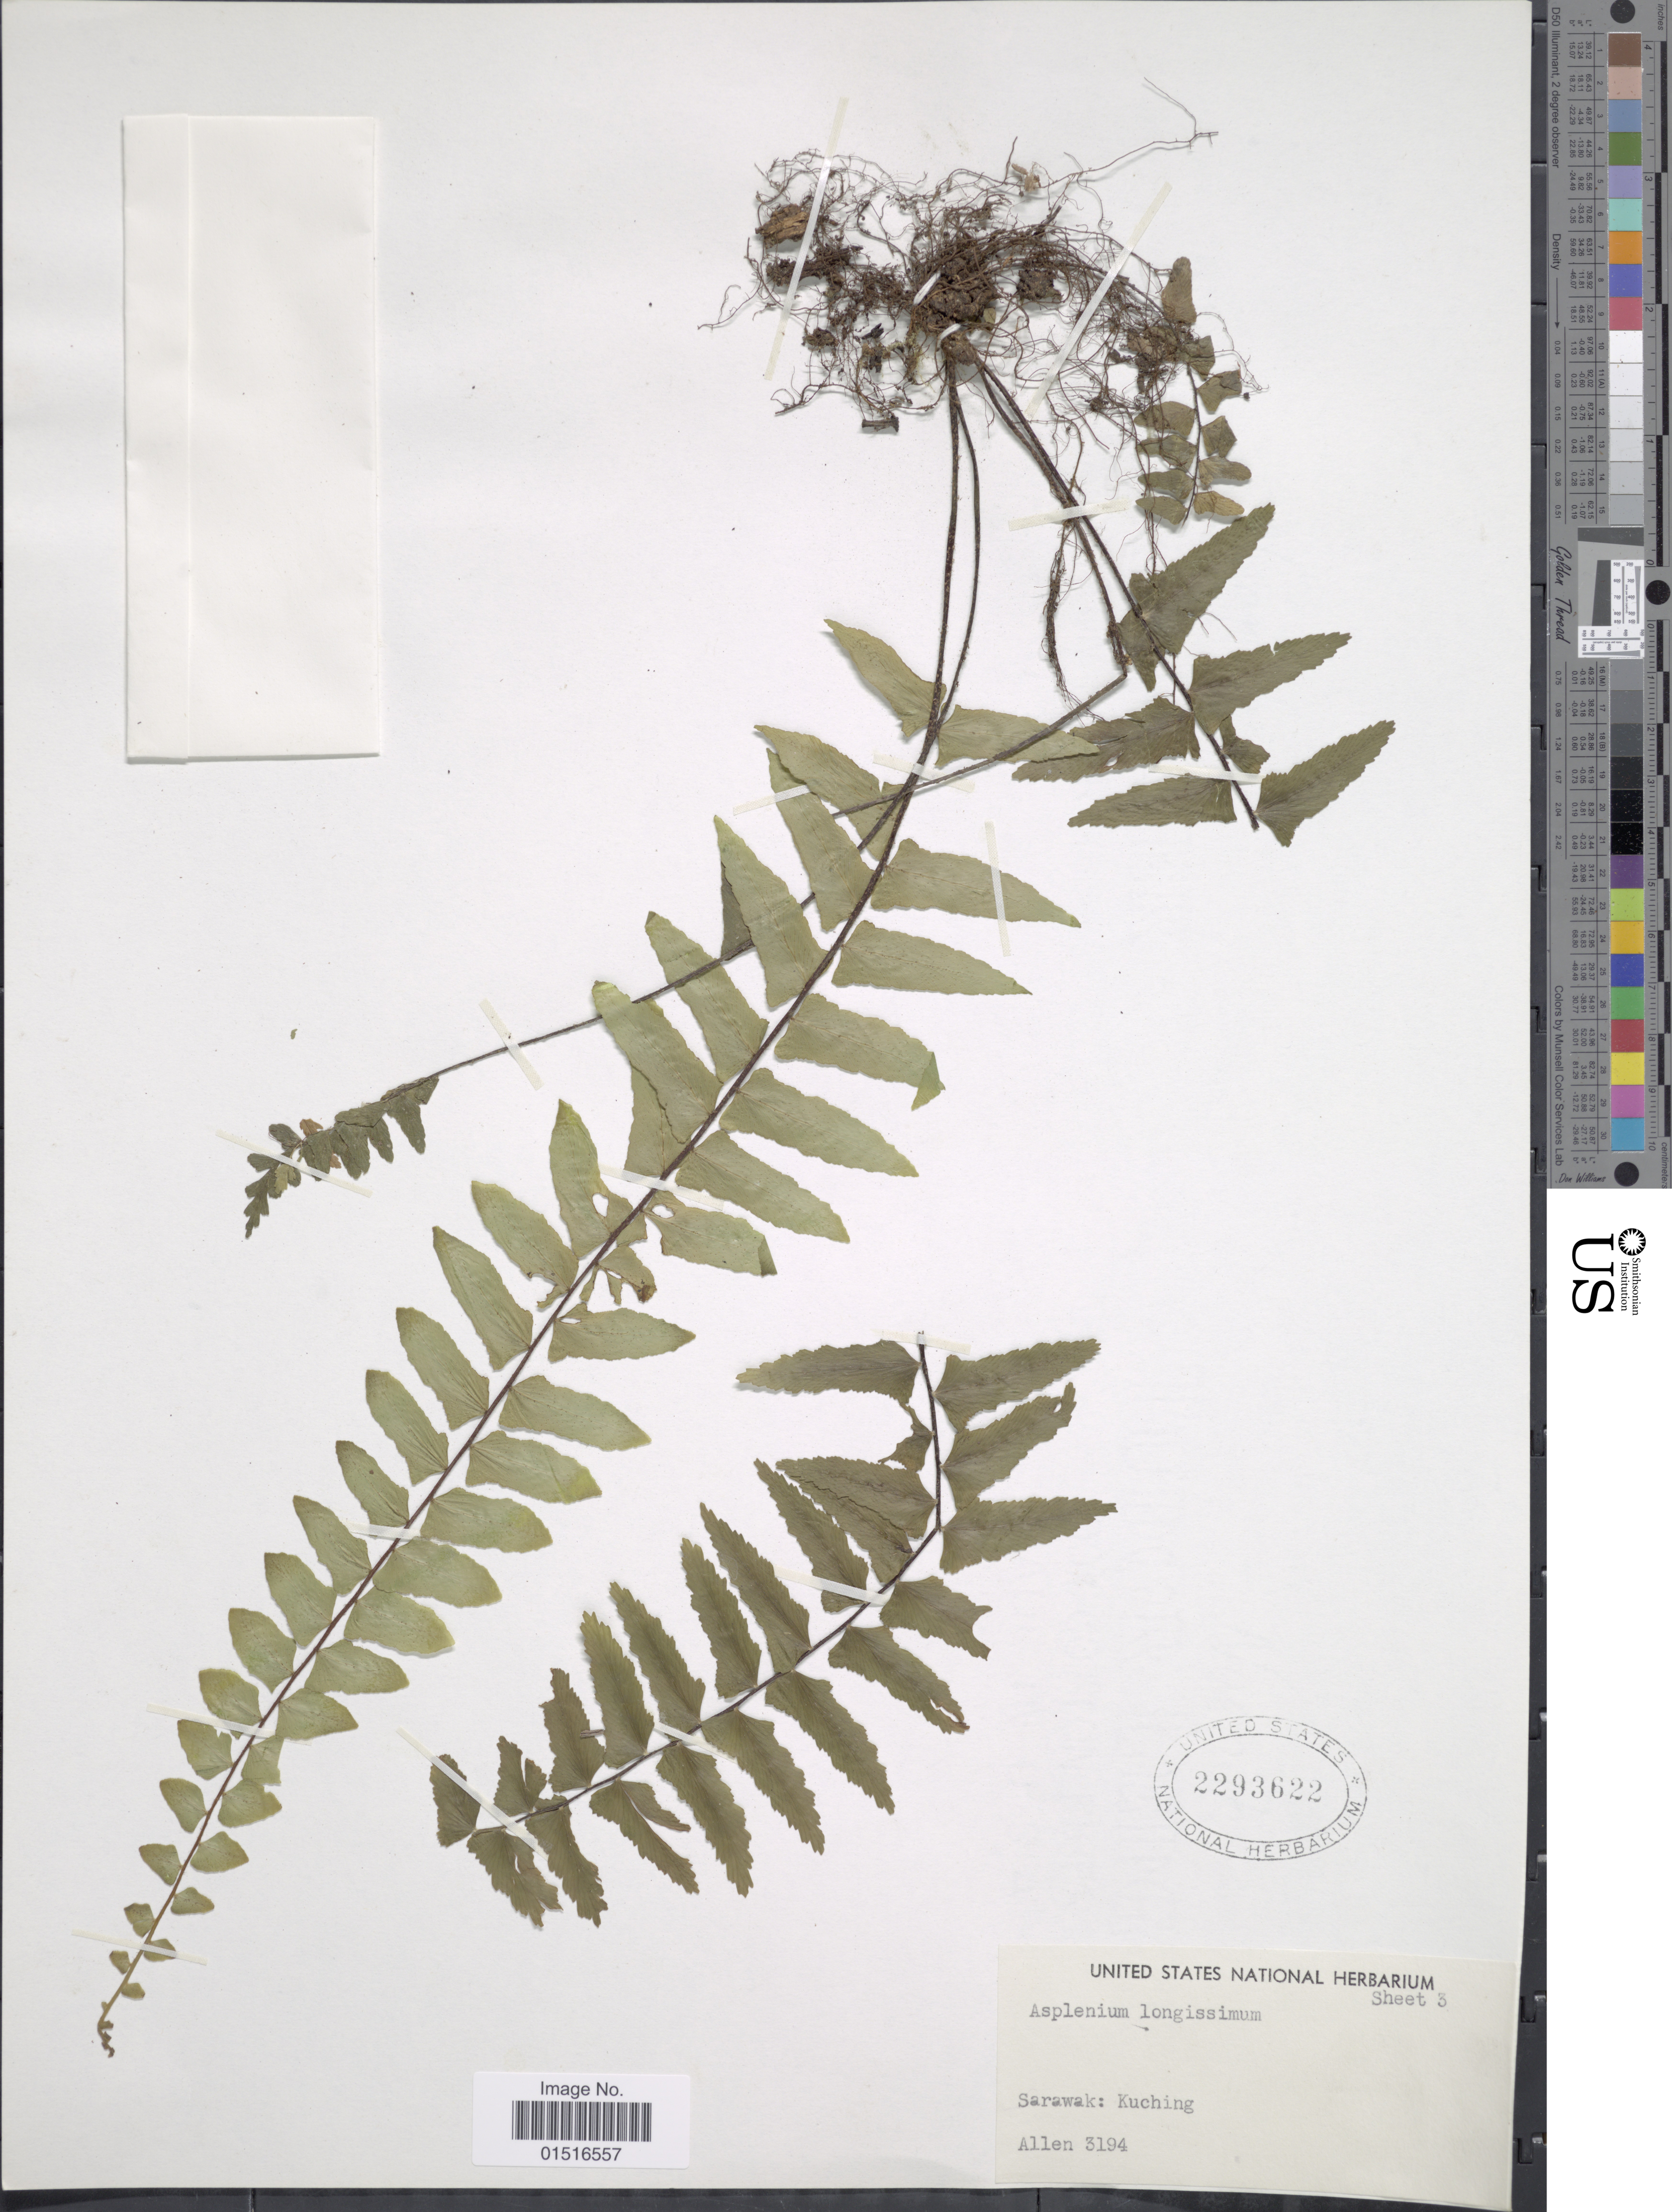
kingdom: Plantae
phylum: Tracheophyta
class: Polypodiopsida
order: Polypodiales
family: Aspleniaceae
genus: Asplenium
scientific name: Asplenium longissimum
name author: Blume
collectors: -- Allen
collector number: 3194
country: Malaysia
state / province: Sarawak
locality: Sarawak: Kuching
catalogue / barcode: US 2293622